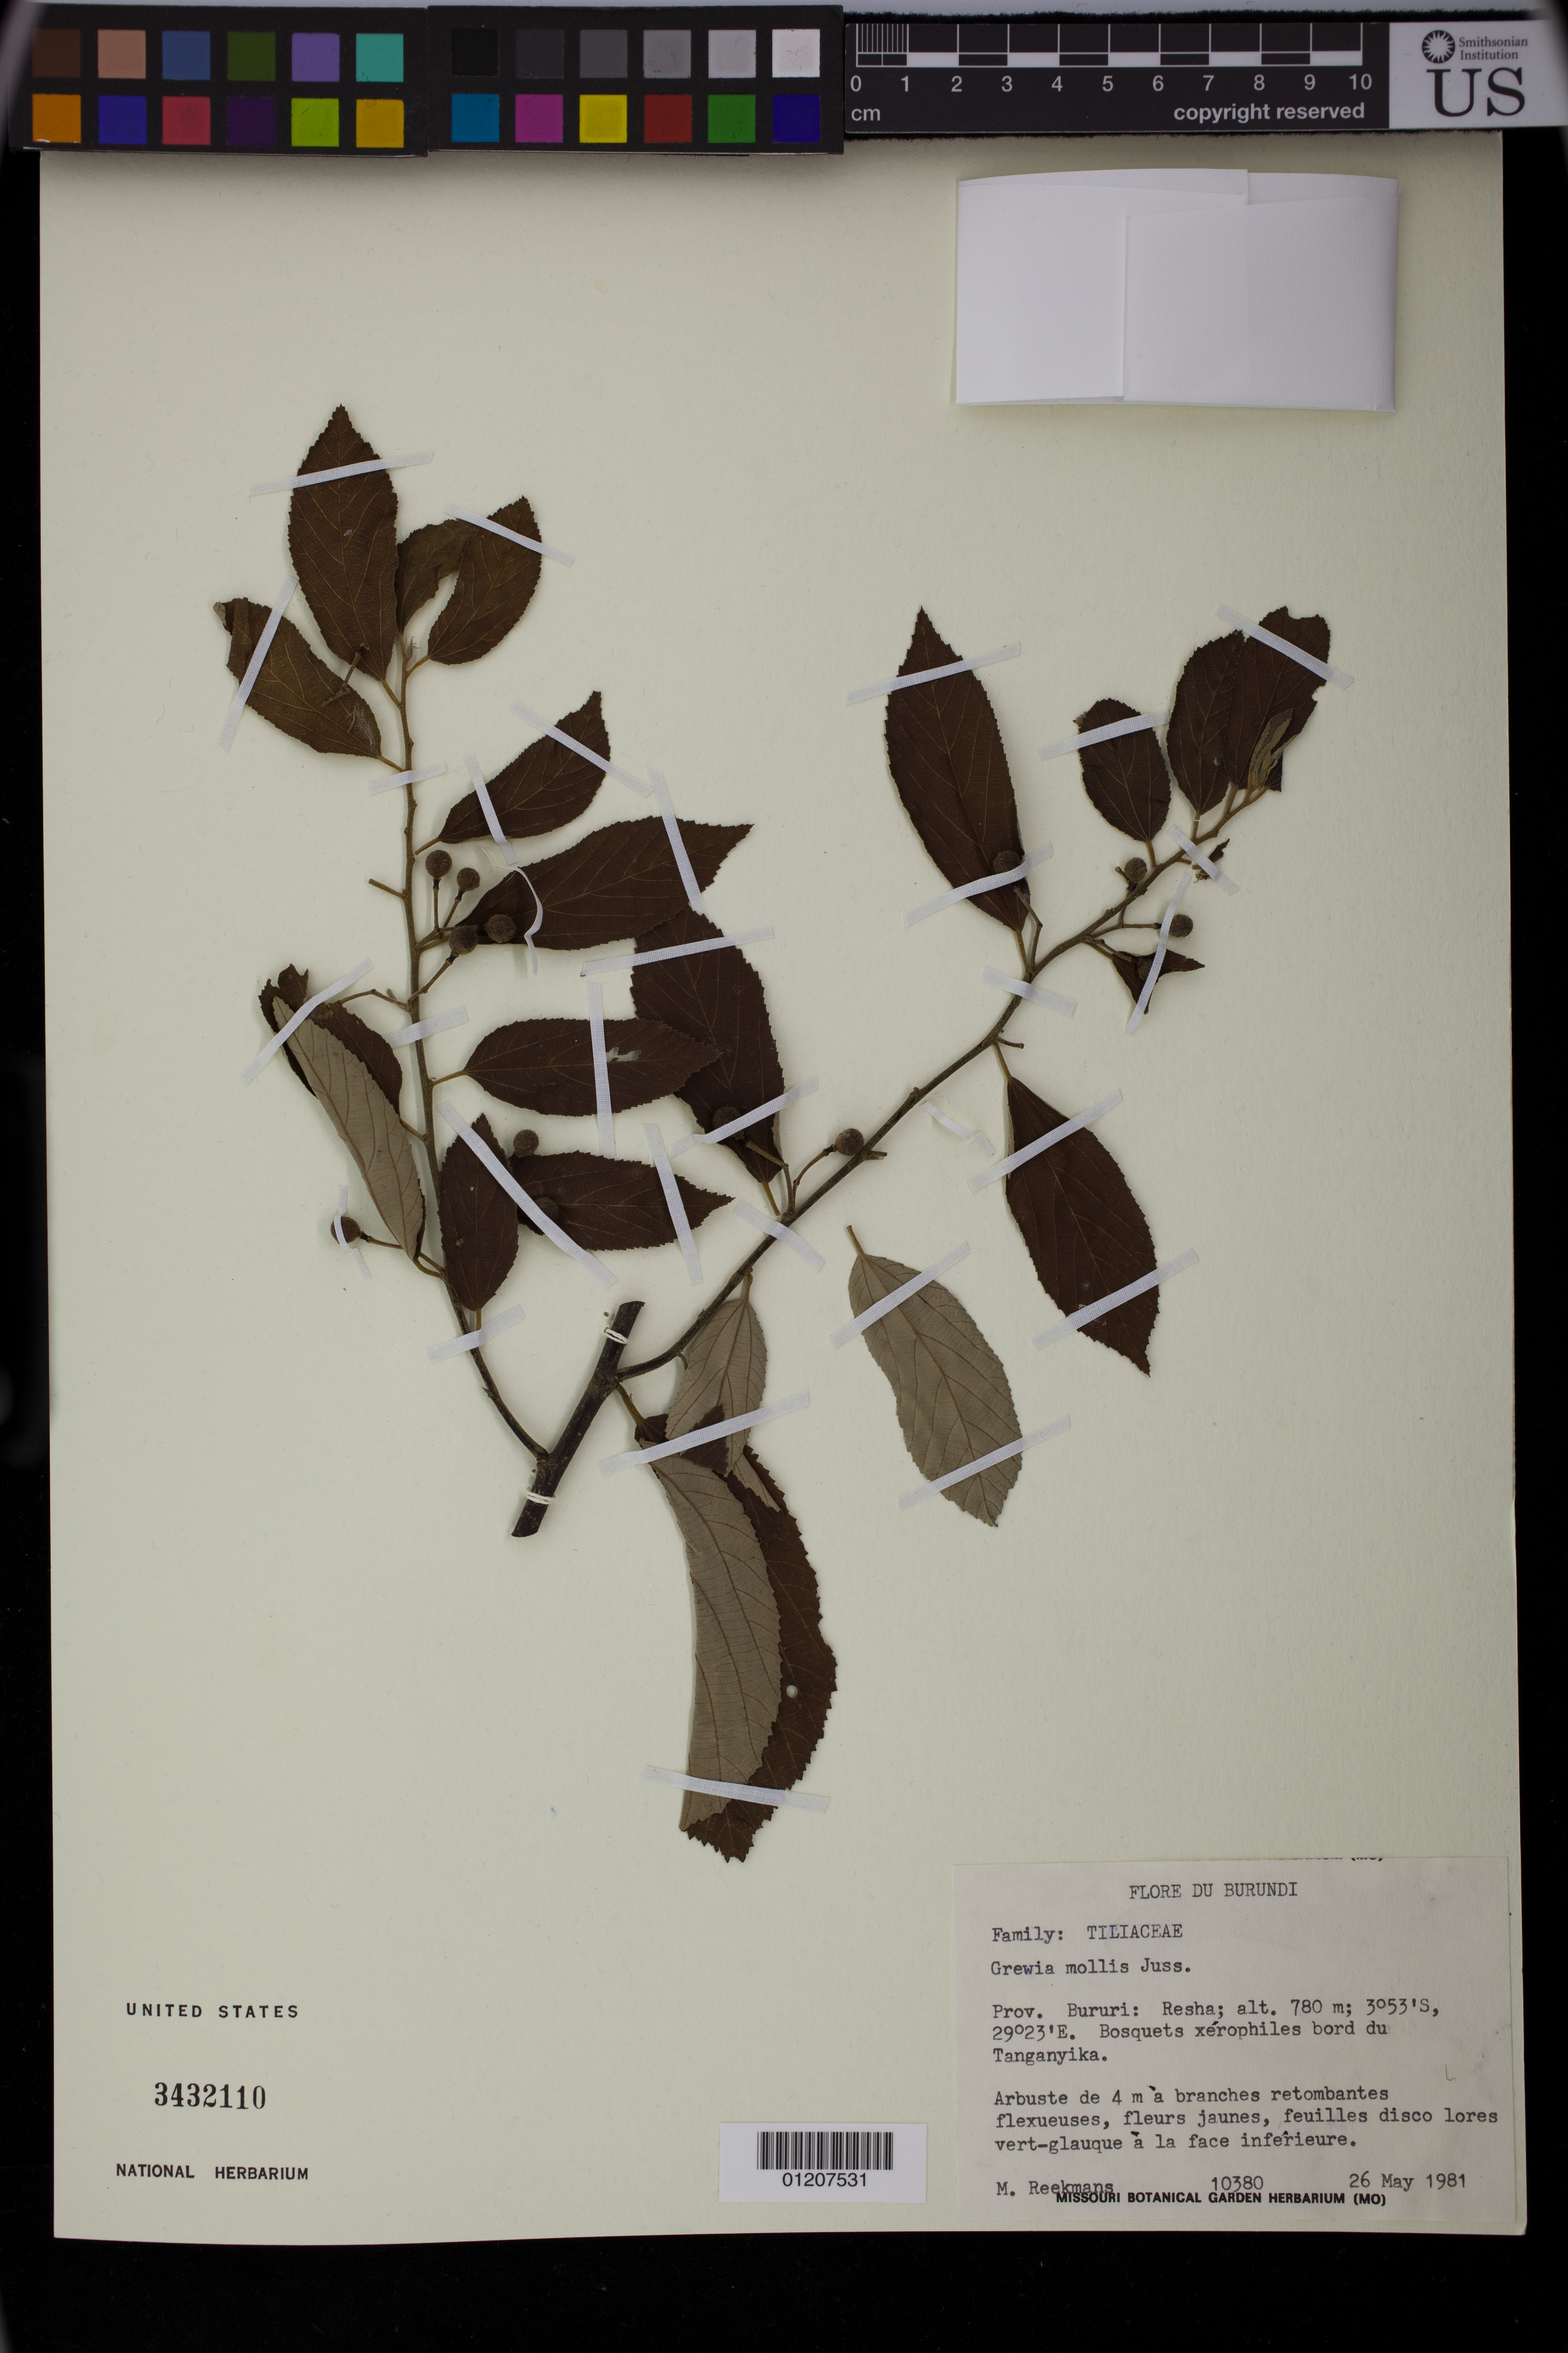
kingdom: Plantae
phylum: Tracheophyta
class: Magnoliopsida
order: Malvales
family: Malvaceae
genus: Grewia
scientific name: Grewia mollis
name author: Juss.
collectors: M. Reekmans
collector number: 10380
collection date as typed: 26 May 1981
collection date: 1981-05-26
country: Burundi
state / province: Bururi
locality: Prov. Bururi: Resha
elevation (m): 780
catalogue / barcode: US 3432110